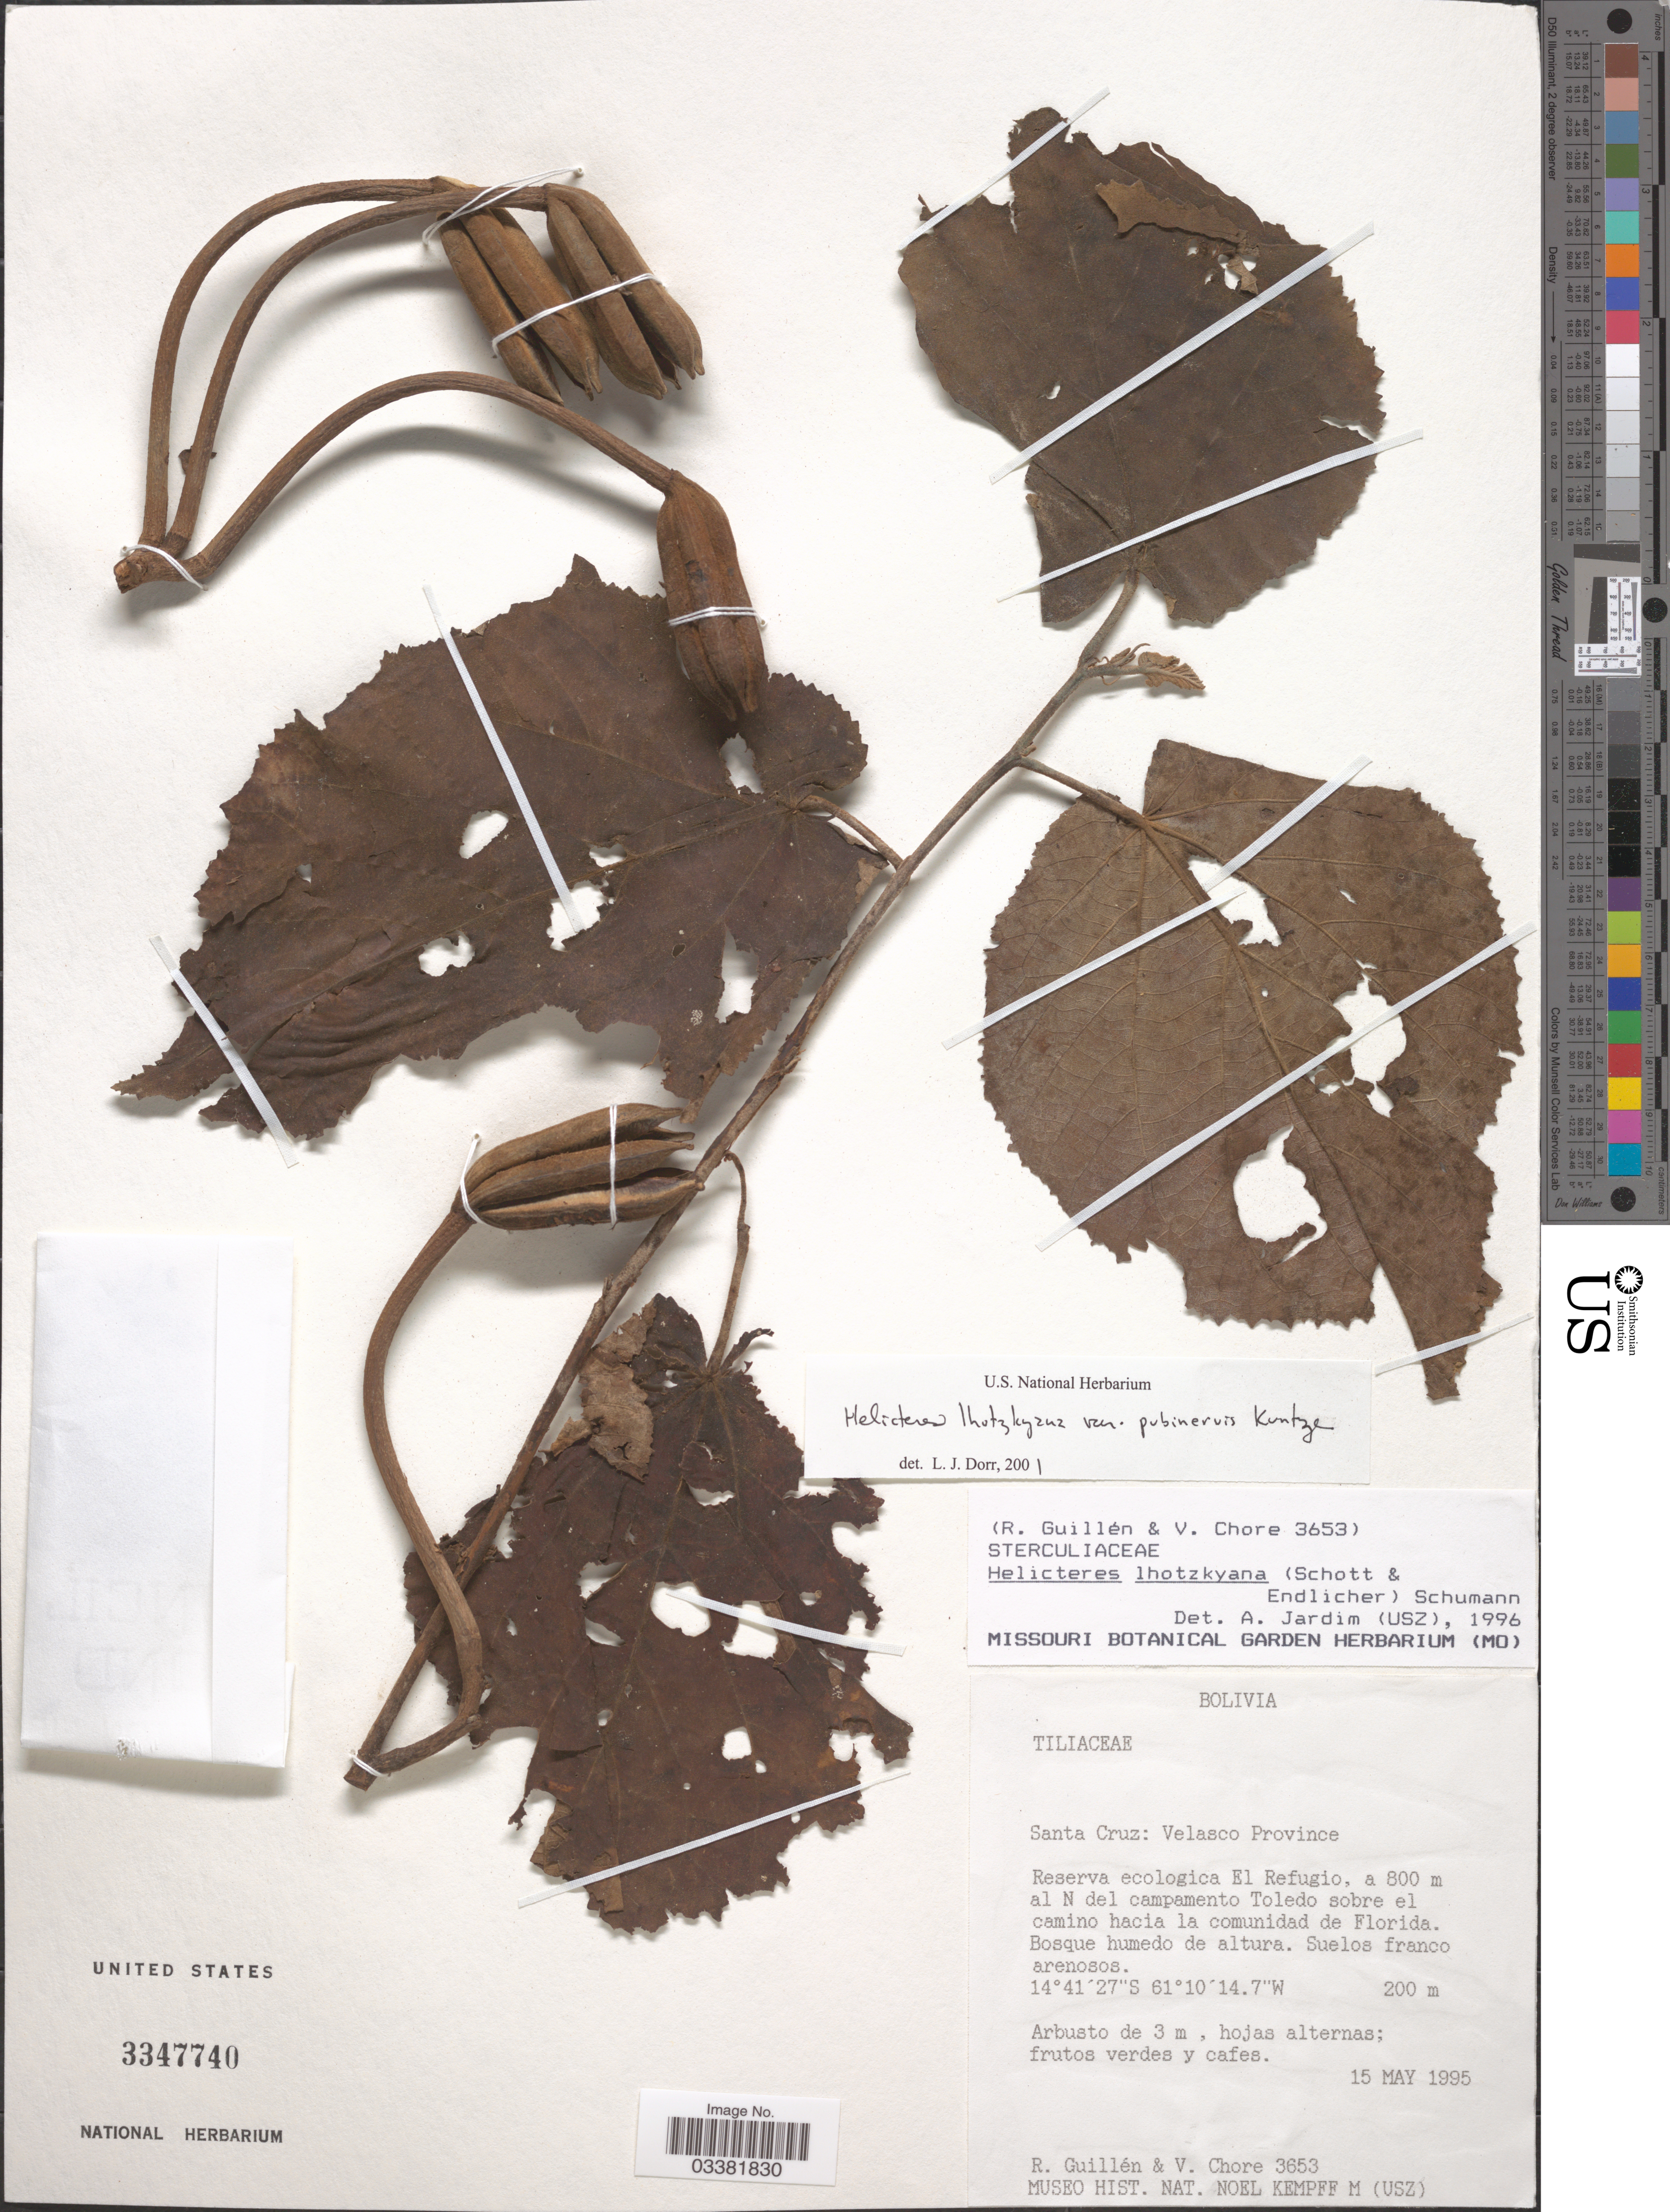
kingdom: Plantae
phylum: Tracheophyta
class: Magnoliopsida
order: Malvales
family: Malvaceae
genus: Helicteres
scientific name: Helicteres lhotzkyana var. pubinervis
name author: Kuntze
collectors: R. Guillen & V. Chore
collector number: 3653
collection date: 1995-05-15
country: Bolivia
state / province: Santa Cruz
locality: Velasco Province. Reserva ecologica El Refugio, a 800 m al N del campamento Toledo sobre el camino hacia la comunidad de Florida.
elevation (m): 200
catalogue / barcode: US 3347740